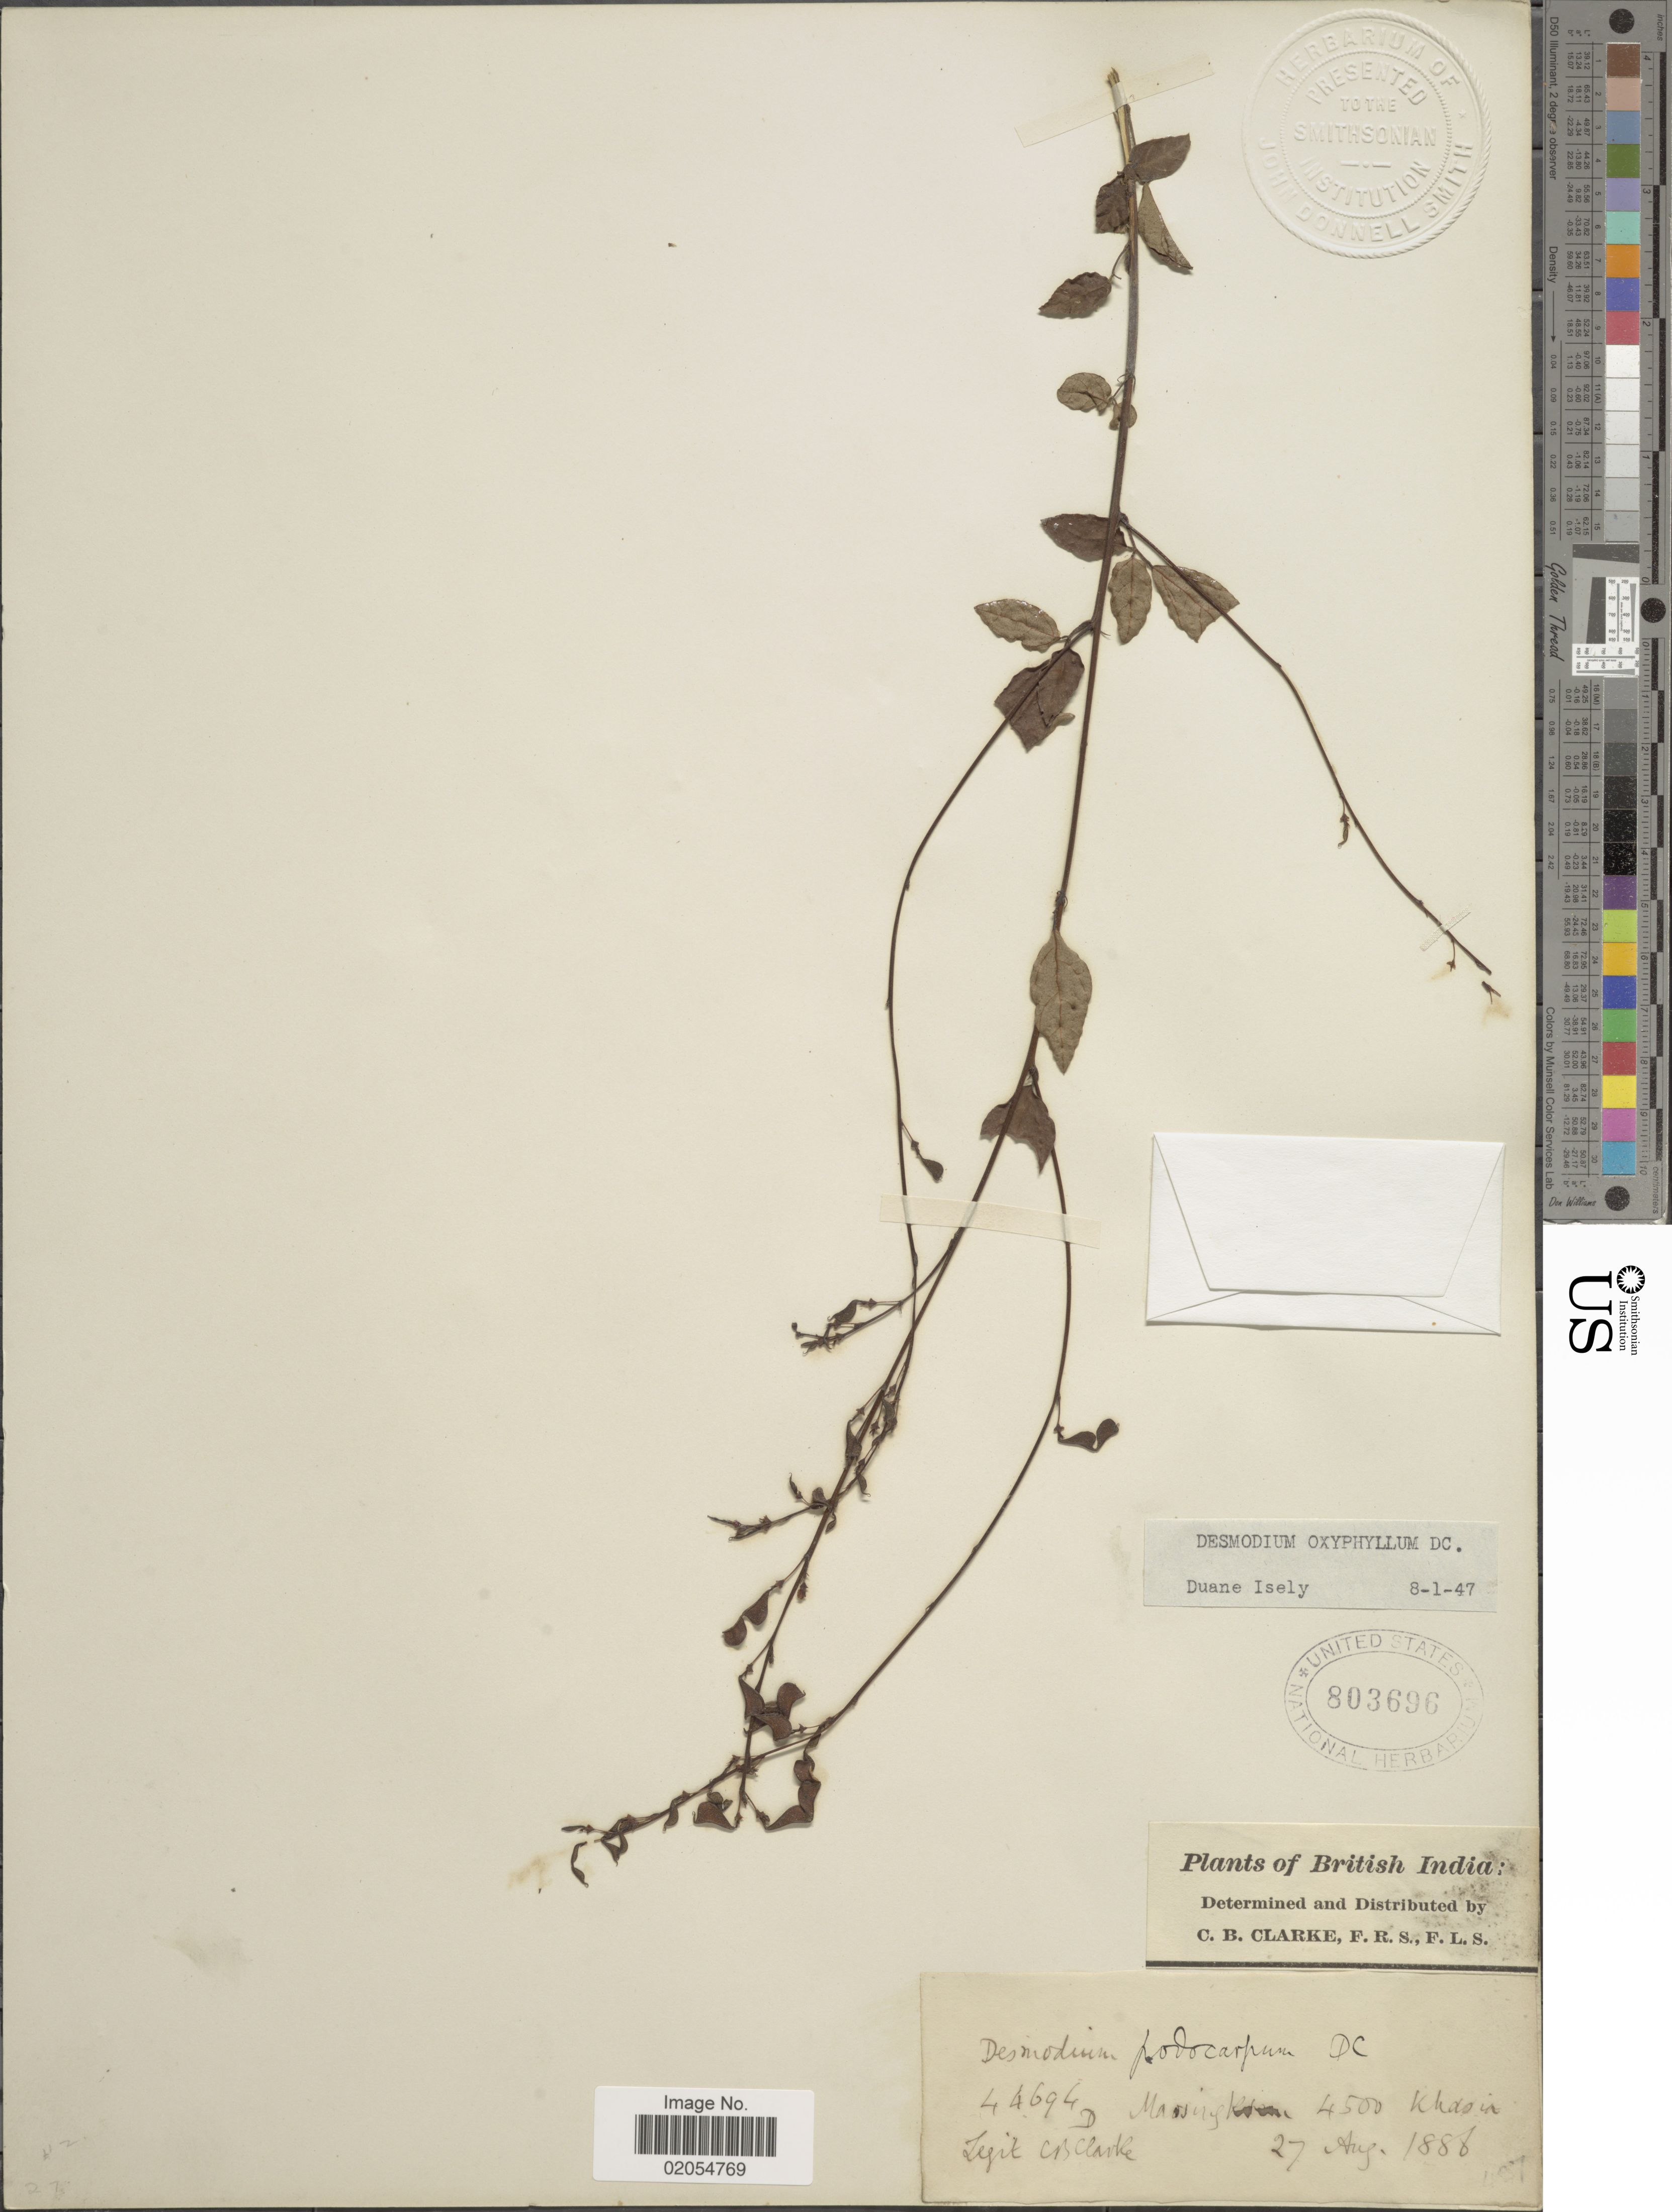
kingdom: Plantae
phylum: Tracheophyta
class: Magnoliopsida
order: Fabales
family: Fabaceae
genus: Hylodesmum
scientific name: Hylodesmum podocarpum subsp. oxyphyllum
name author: (DC.) H. Ohashi & R.R. Mill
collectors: C. B. Clarke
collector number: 44694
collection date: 1888-08-27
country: India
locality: British India. Massiry [interpreted] Khasia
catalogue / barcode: US 803696